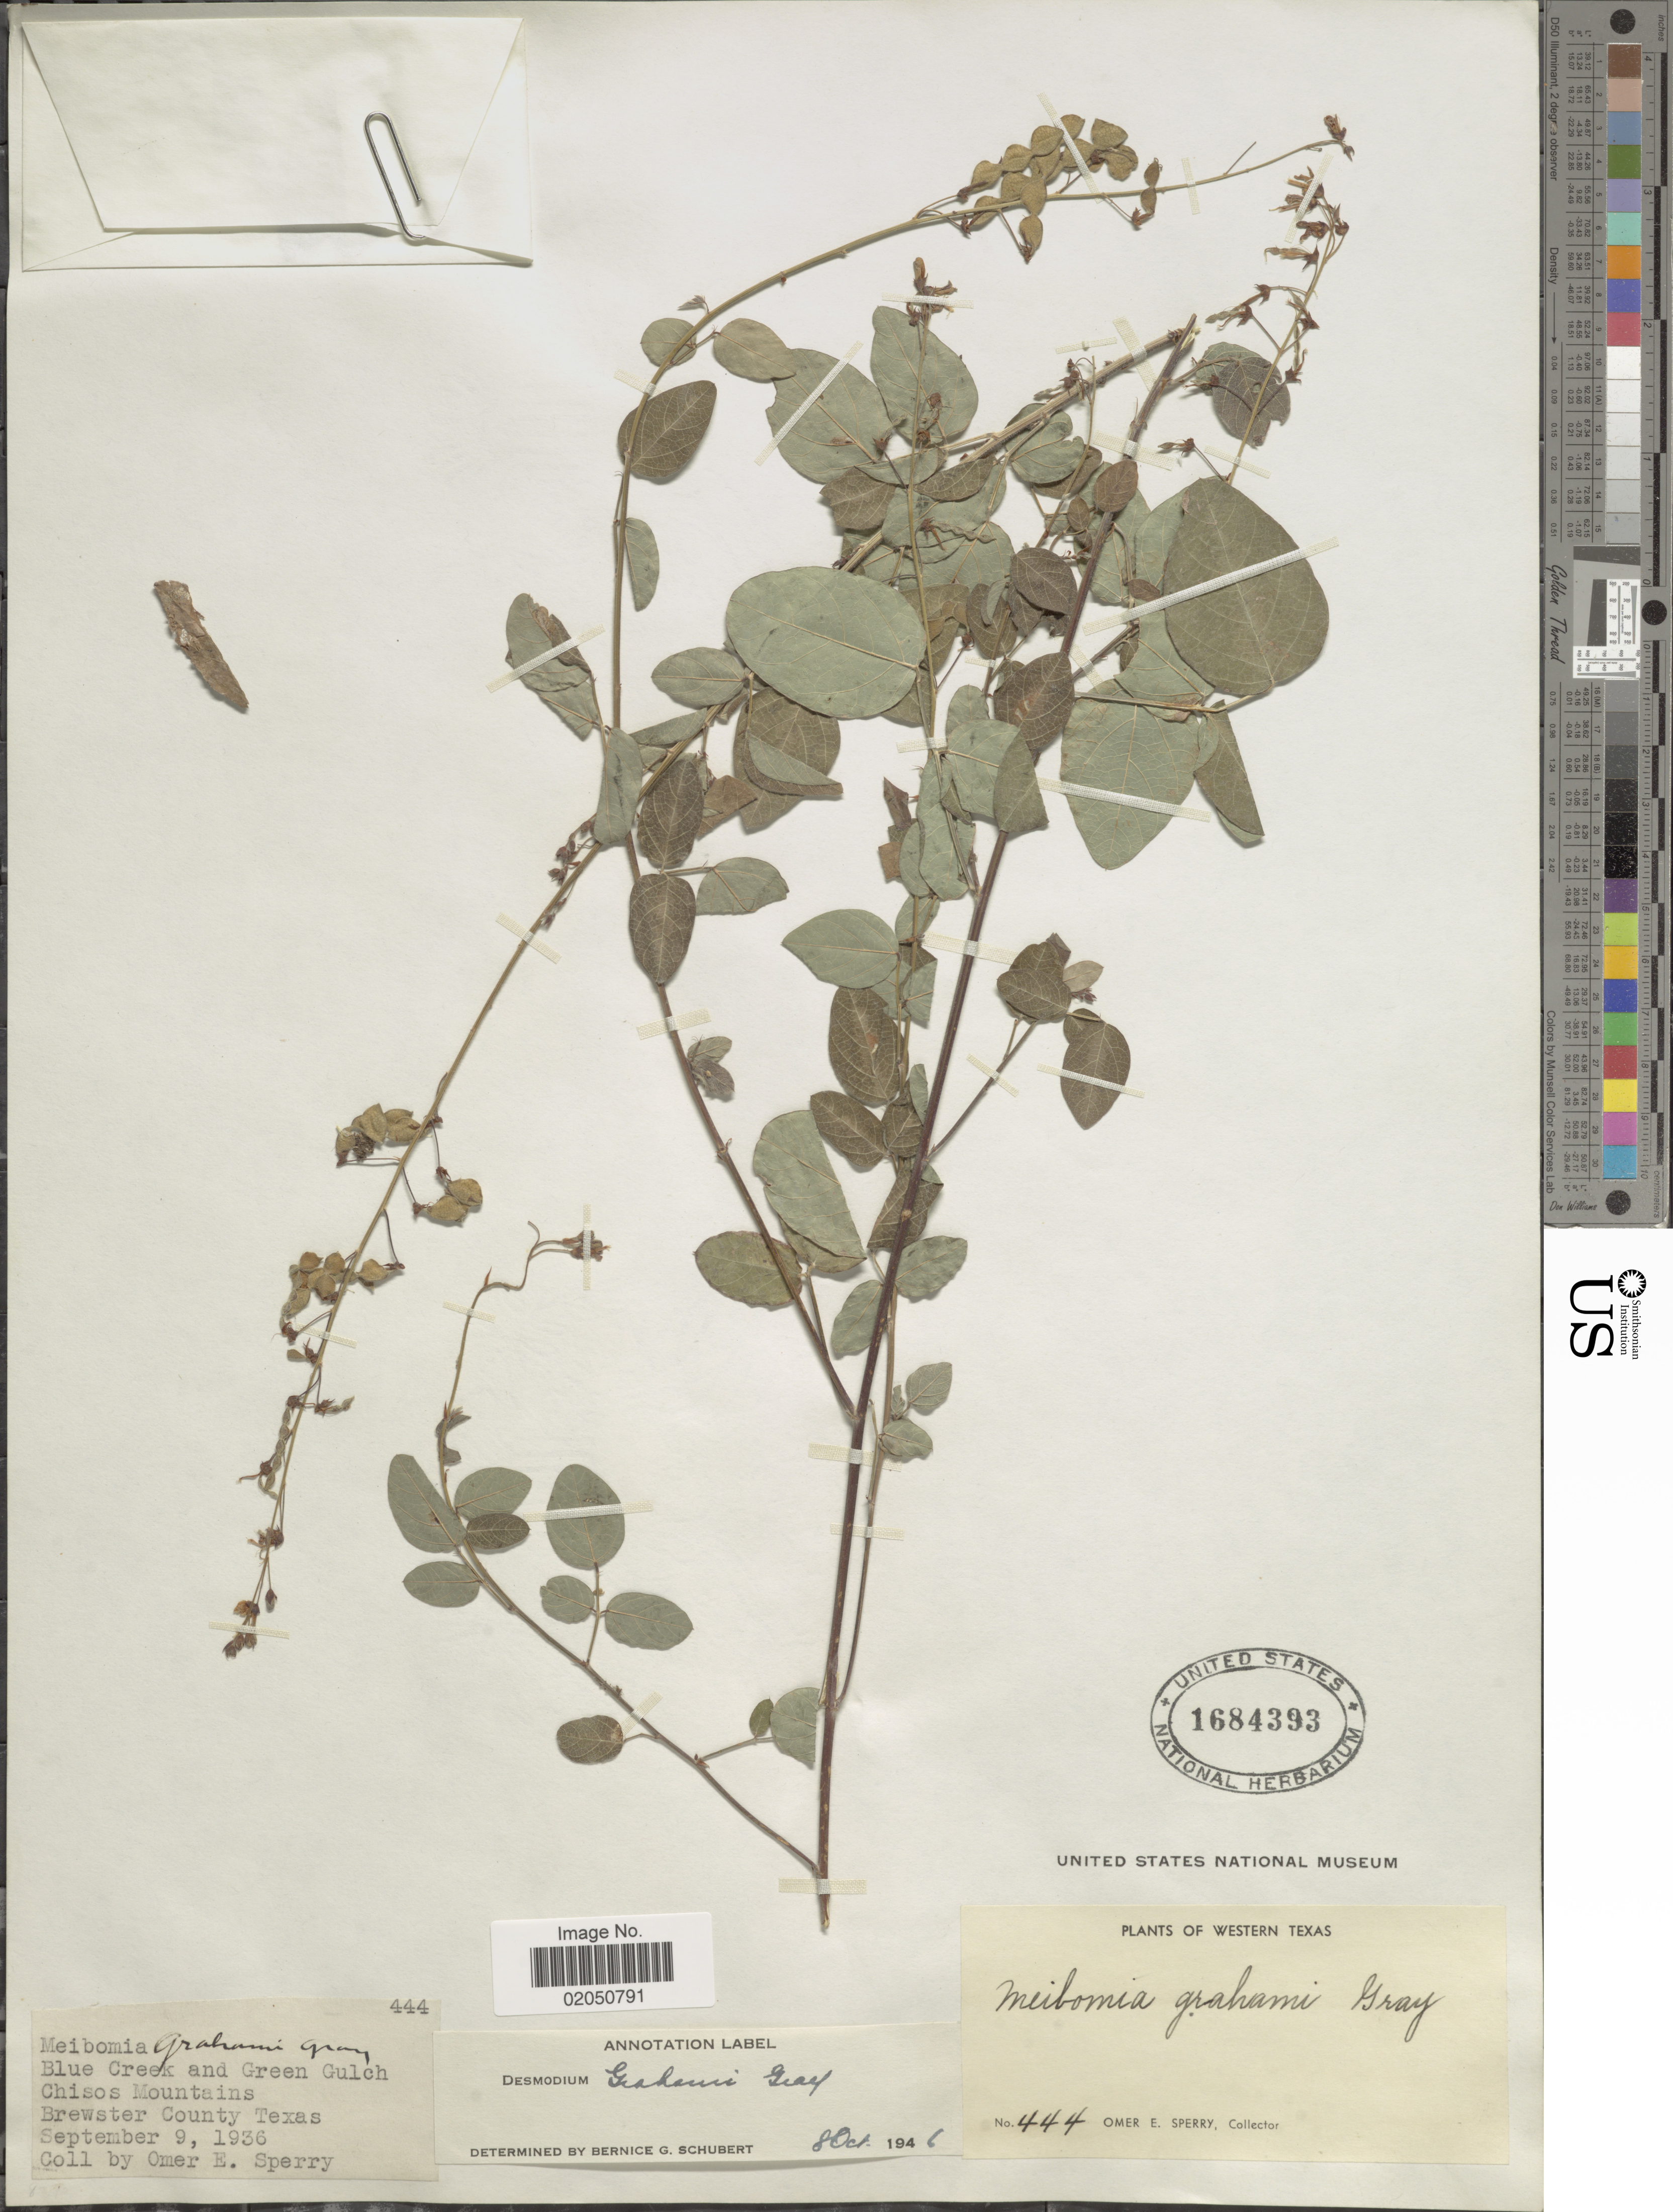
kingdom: Plantae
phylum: Tracheophyta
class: Magnoliopsida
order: Fabales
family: Fabaceae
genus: Desmodium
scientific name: Desmodium grahamii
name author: A. Gray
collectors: O. E. Sperry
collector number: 444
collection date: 1936-09-09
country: United States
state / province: Texas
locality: Western Texas, Blue Creek and Green Gulch, Chisos Mountains, Brewster County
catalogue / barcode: US 1684393